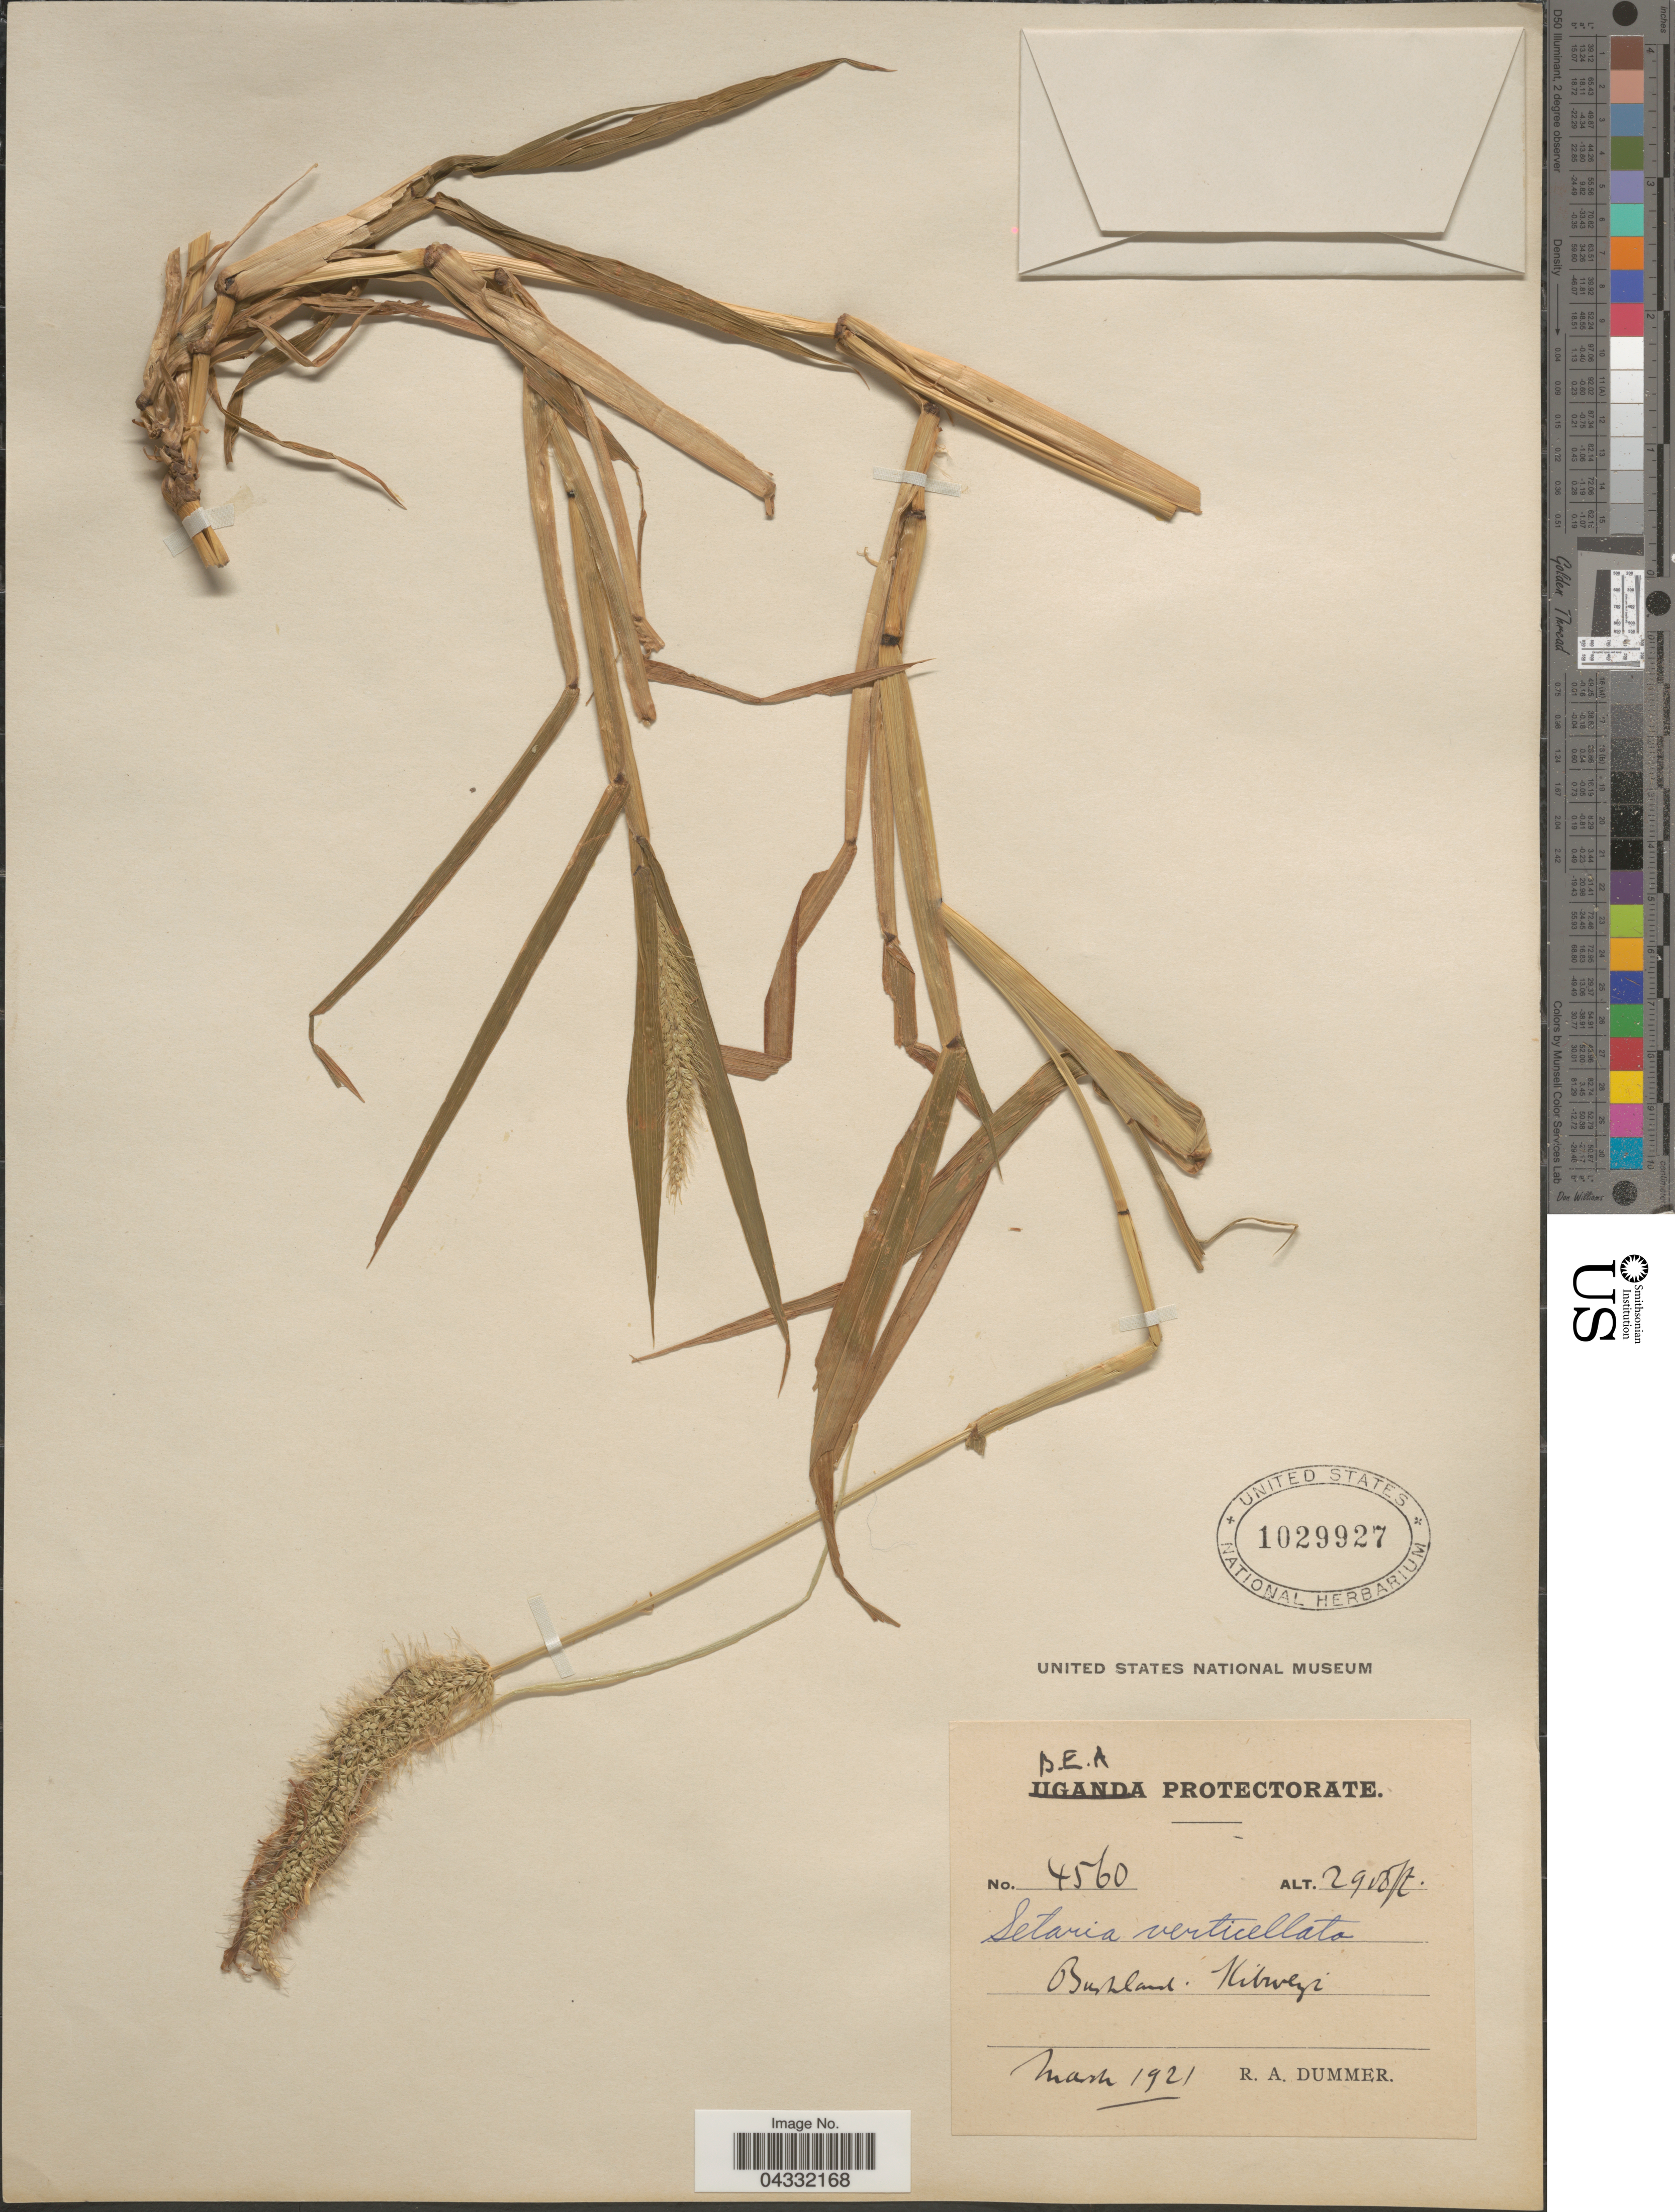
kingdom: Plantae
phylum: Tracheophyta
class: Liliopsida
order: Poales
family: Poaceae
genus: Setaria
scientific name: Setaria verticillata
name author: (L.) P. Beauv.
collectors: R. Dümmer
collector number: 4560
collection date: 1921-03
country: Kenya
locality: B.E.A. Protectorate. Bushland. Kibwezi.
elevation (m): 884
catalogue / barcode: US 1029927